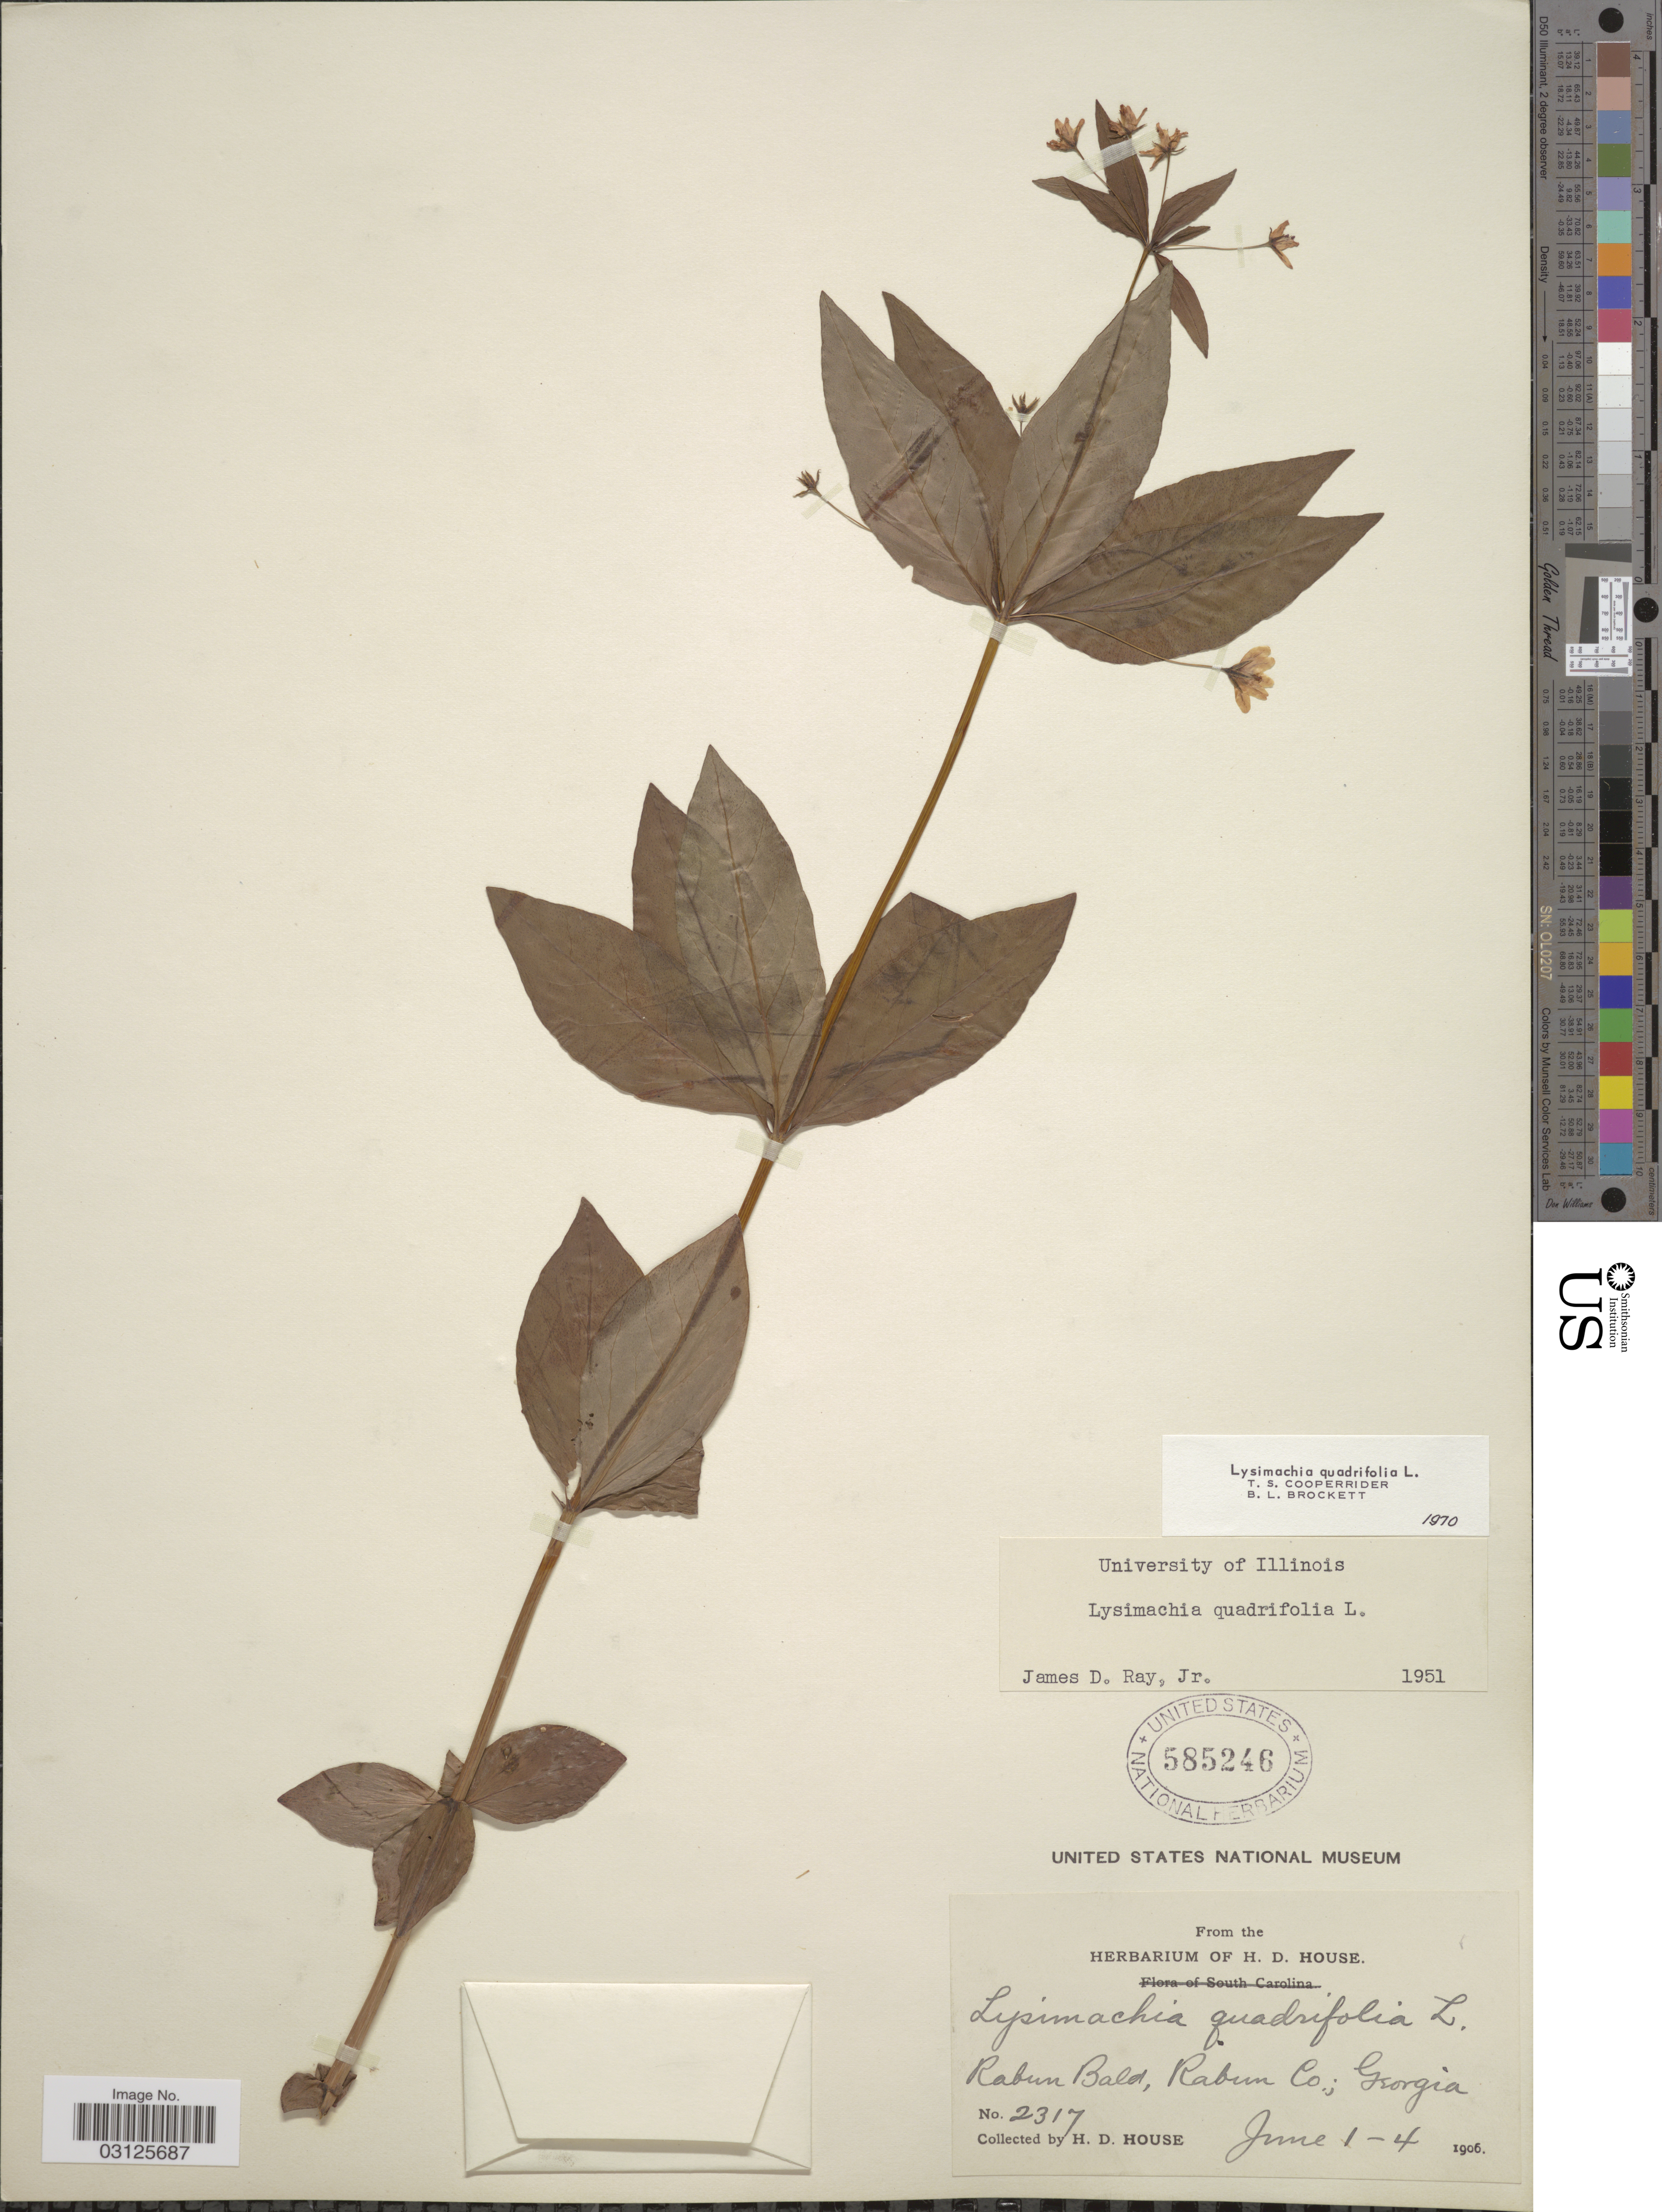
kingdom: Plantae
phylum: Tracheophyta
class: Magnoliopsida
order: Ericales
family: Primulaceae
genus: Lysimachia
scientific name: Lysimachia quadrifolia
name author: L.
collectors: H. D. House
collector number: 2317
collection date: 1906-06-01/1906-06-04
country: United States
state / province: Georgia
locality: Rabun Bald, Rabun Co.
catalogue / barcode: US 585246